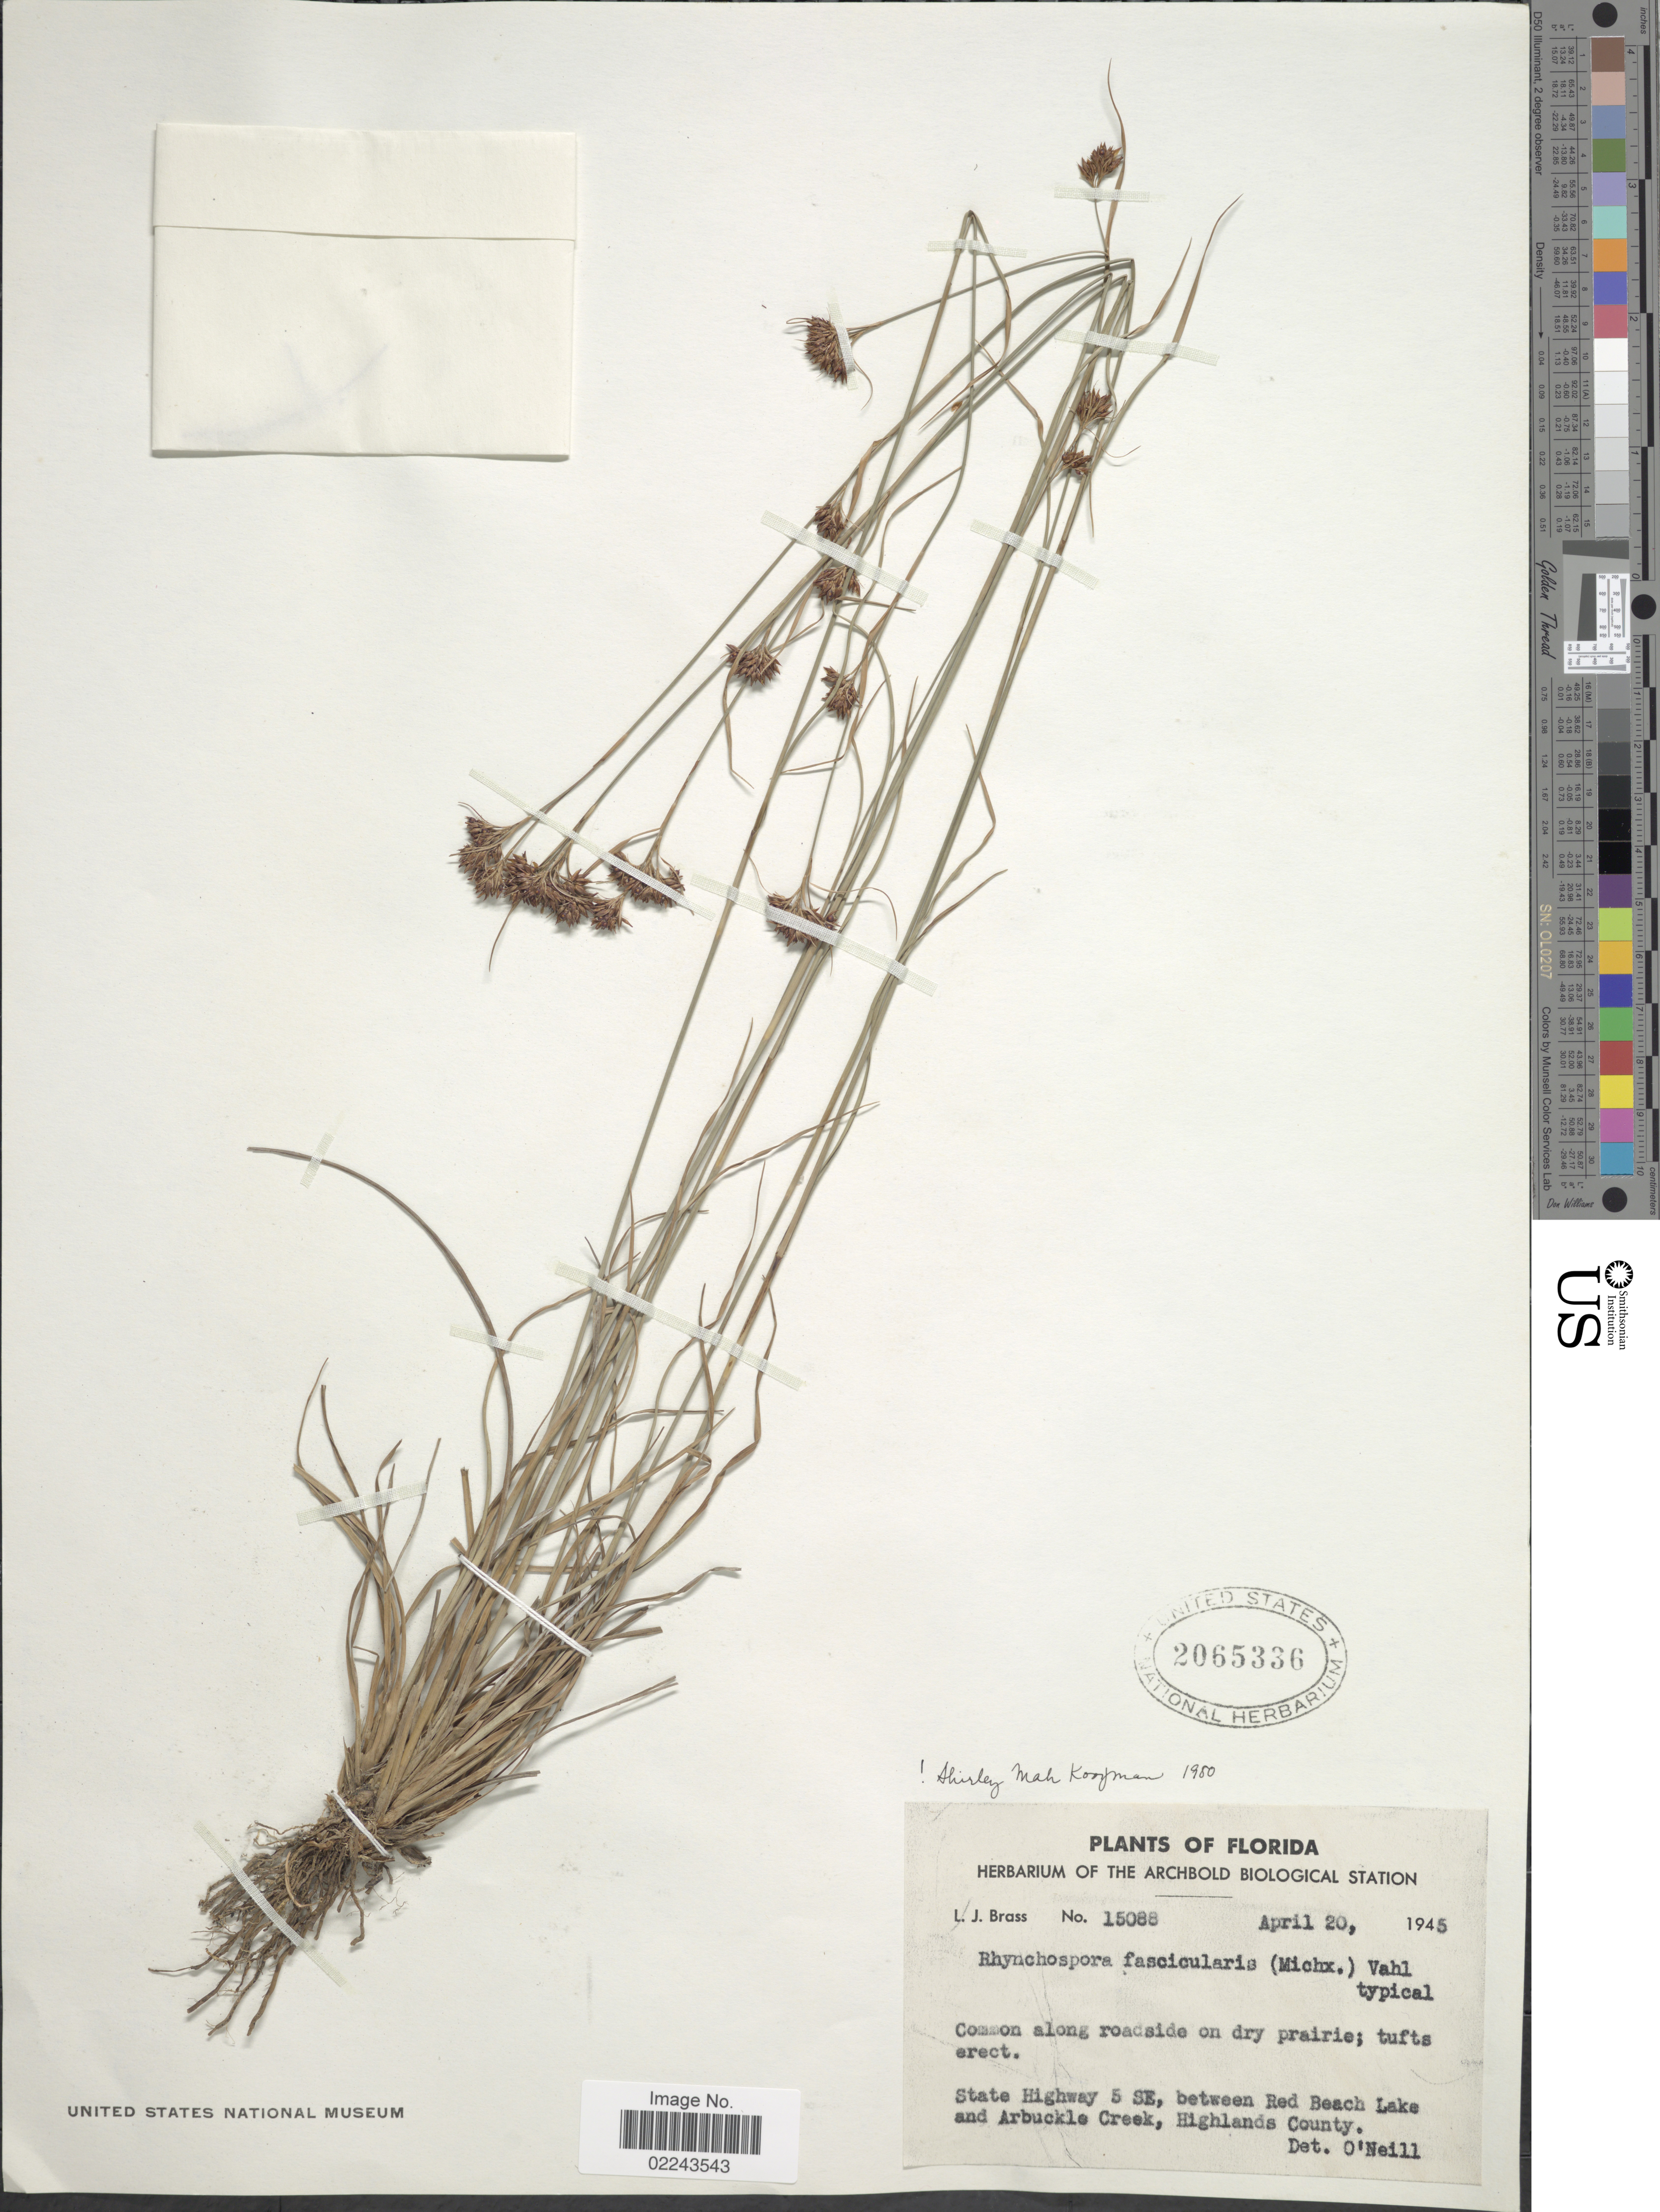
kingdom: Plantae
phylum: Tracheophyta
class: Liliopsida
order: Poales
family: Cyperaceae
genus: Rhynchospora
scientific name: Rhynchospora fascicularis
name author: (Michx.) Vahl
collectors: L. J. Brass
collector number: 15088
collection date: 1945-04-20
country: United States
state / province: Florida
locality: State Highway 5 SE, between Red Beach Lake and Arbuckle Creek, Highlands County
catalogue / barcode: US 2065336